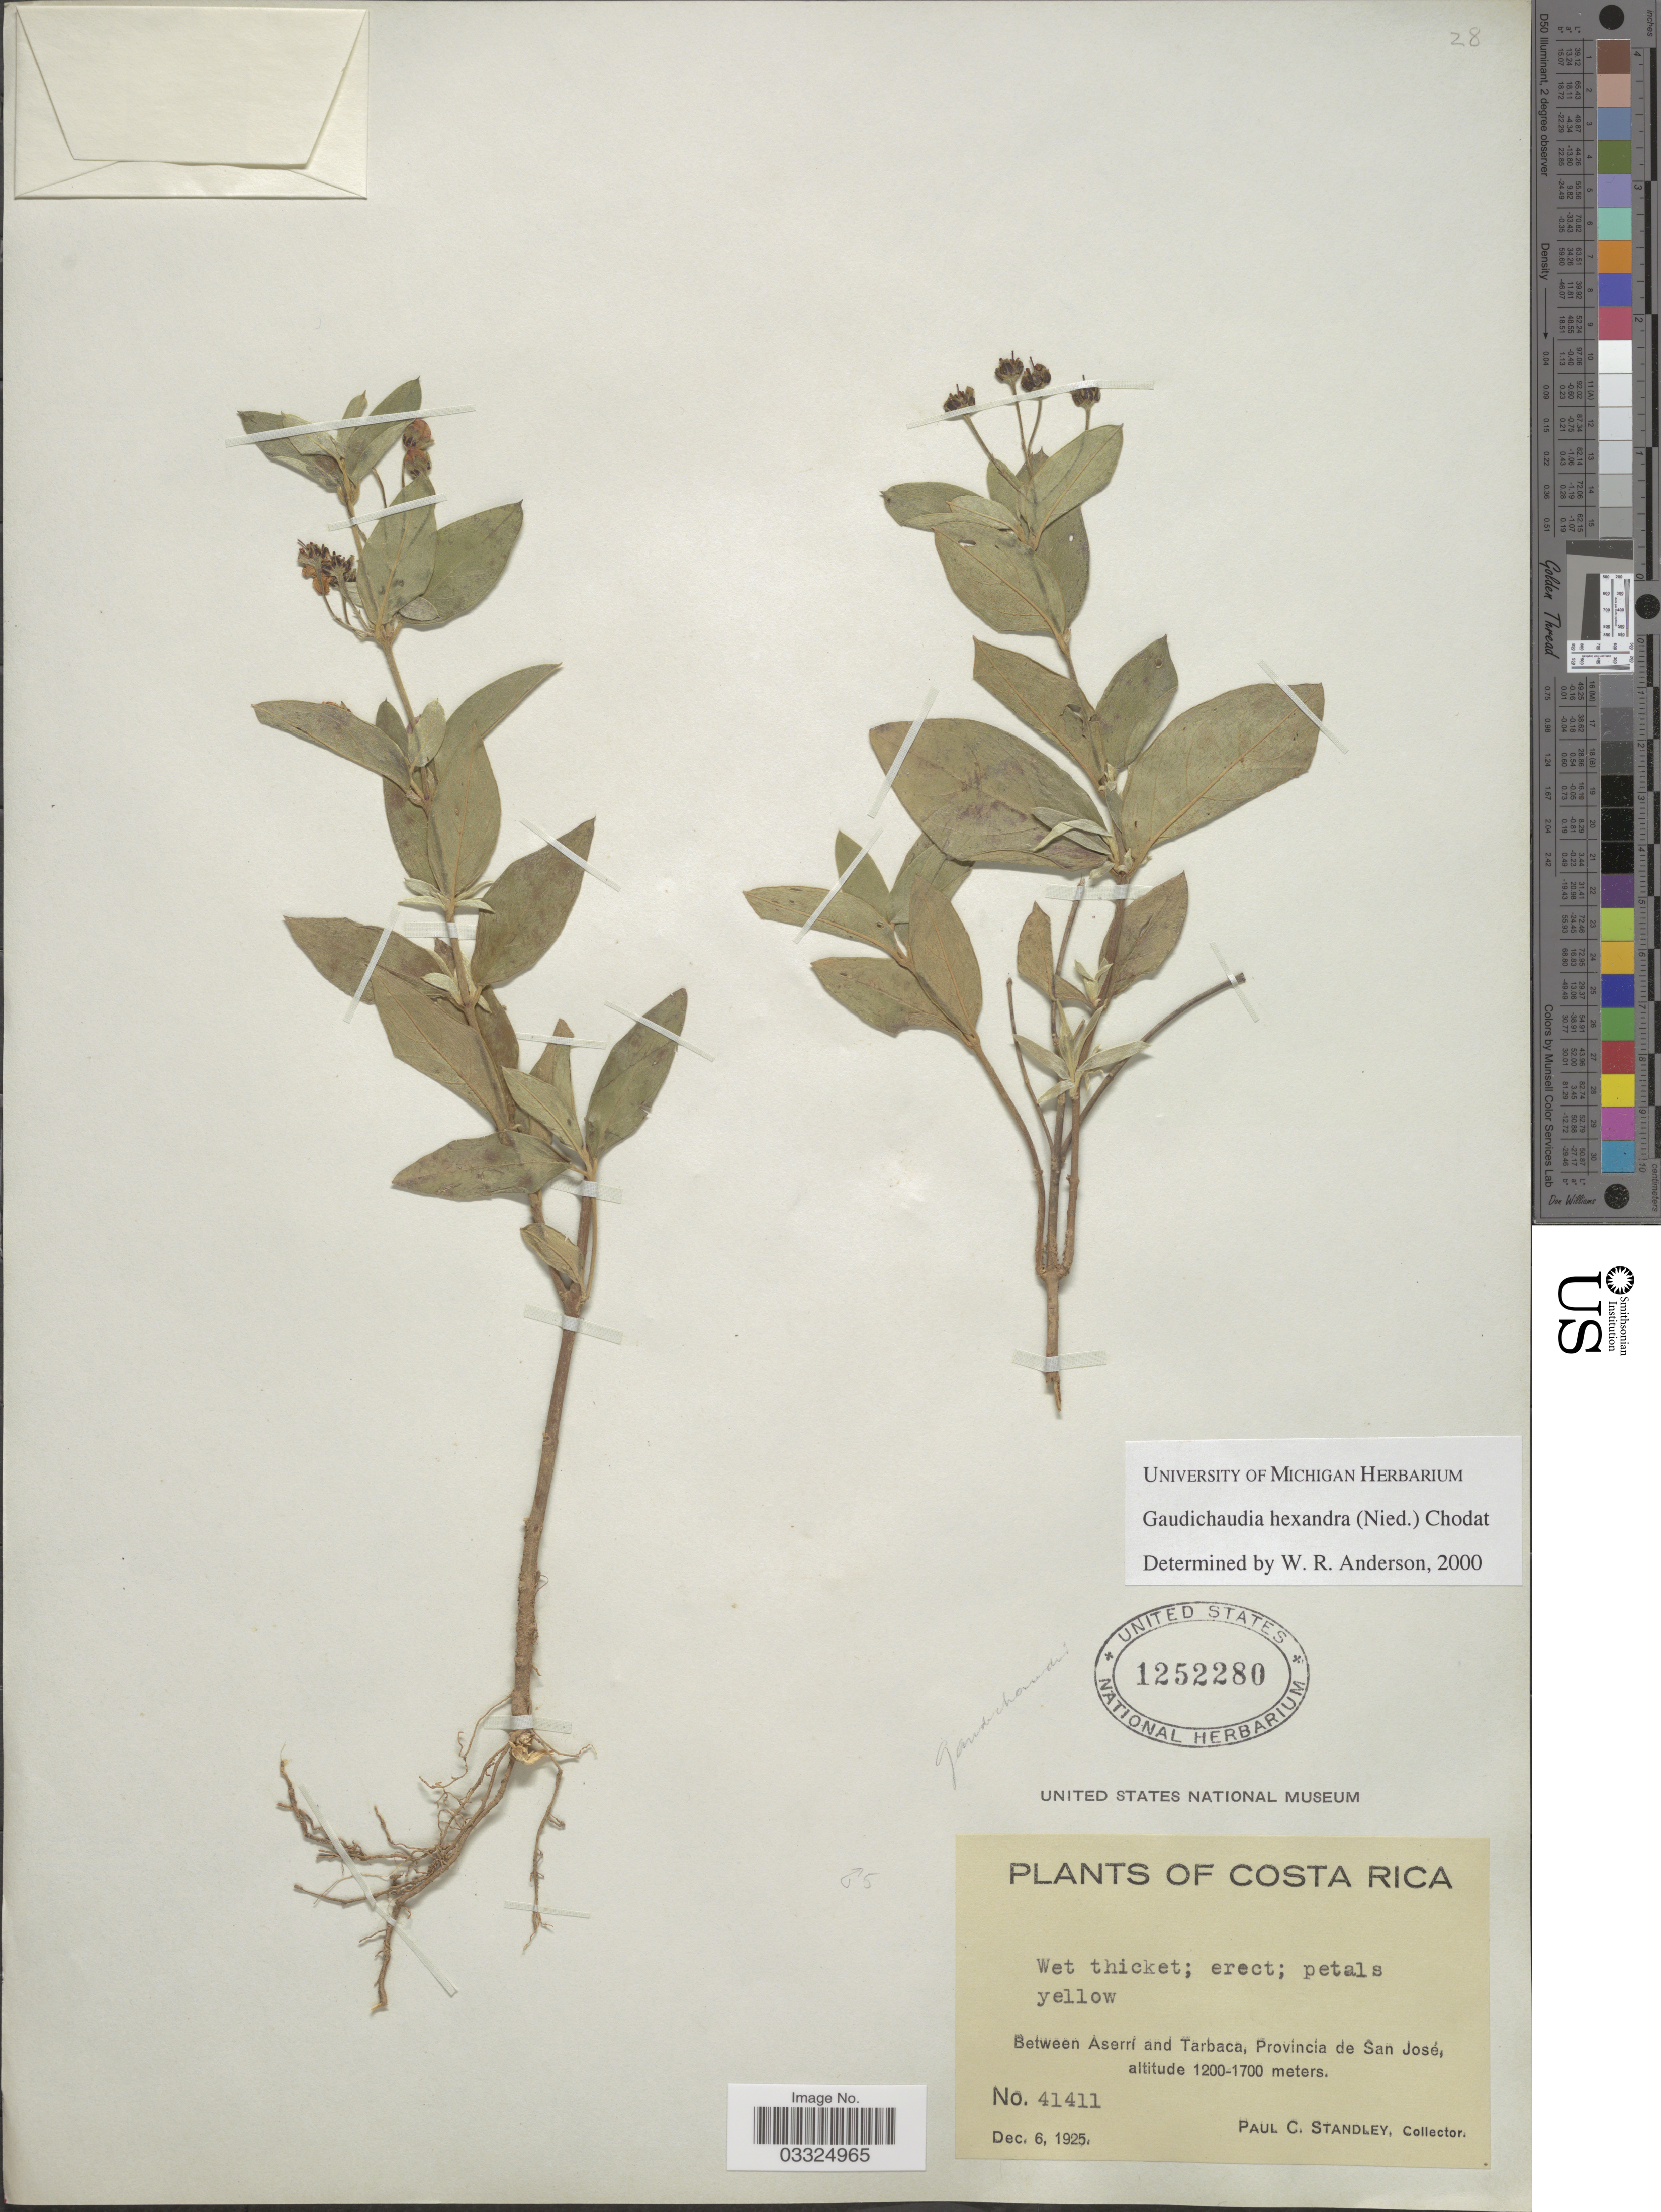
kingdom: Plantae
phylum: Tracheophyta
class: Magnoliopsida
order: Malpighiales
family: Malpighiaceae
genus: Gaudichaudia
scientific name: Gaudichaudia hexandra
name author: (Nied.) Chodat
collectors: P. C. Standley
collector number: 41411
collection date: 1925-12-06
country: Costa Rica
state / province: San José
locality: Between Aserrí and Tarbaca.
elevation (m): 1200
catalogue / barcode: US 1252280